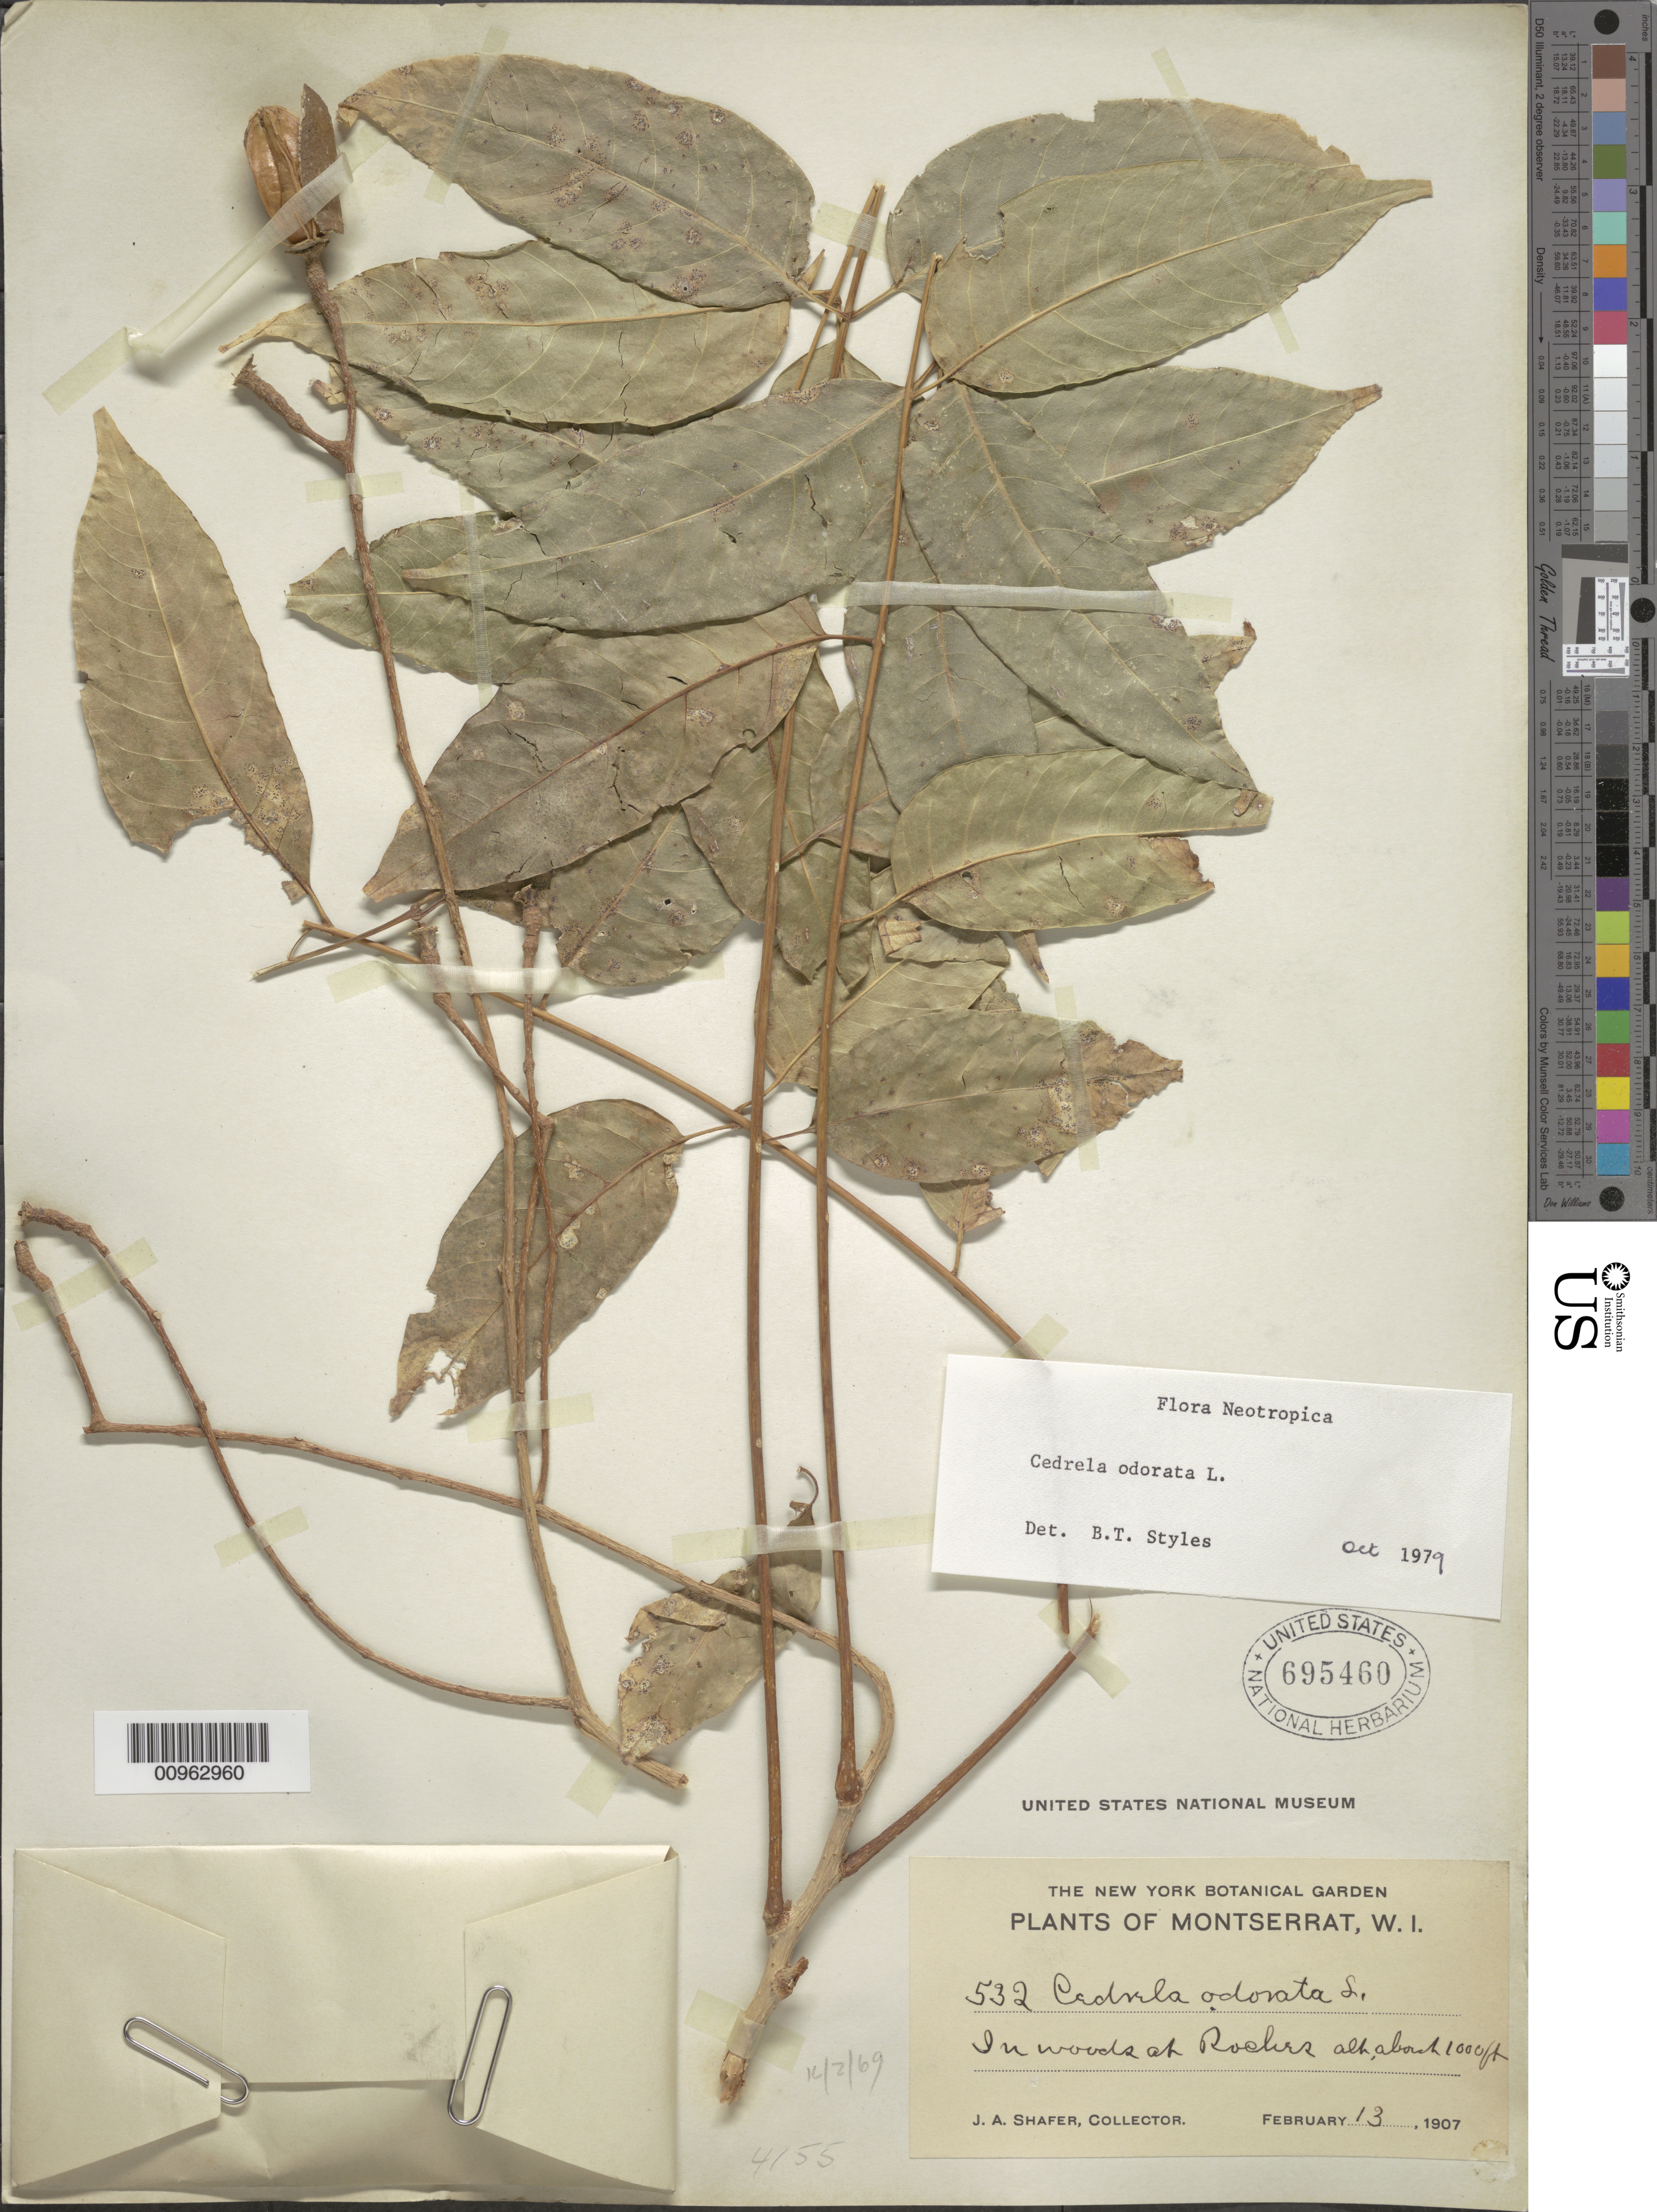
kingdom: Plantae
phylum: Tracheophyta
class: Magnoliopsida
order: Sapindales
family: Meliaceae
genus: Cedrela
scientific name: Cedrela odorata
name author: L.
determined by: Styles, B. T.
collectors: J. A. Shafer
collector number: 532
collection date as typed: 13 Feb 1907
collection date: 1907-02-13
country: Montserrat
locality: At "Rochrs"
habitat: In woods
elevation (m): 305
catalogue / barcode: US 695460